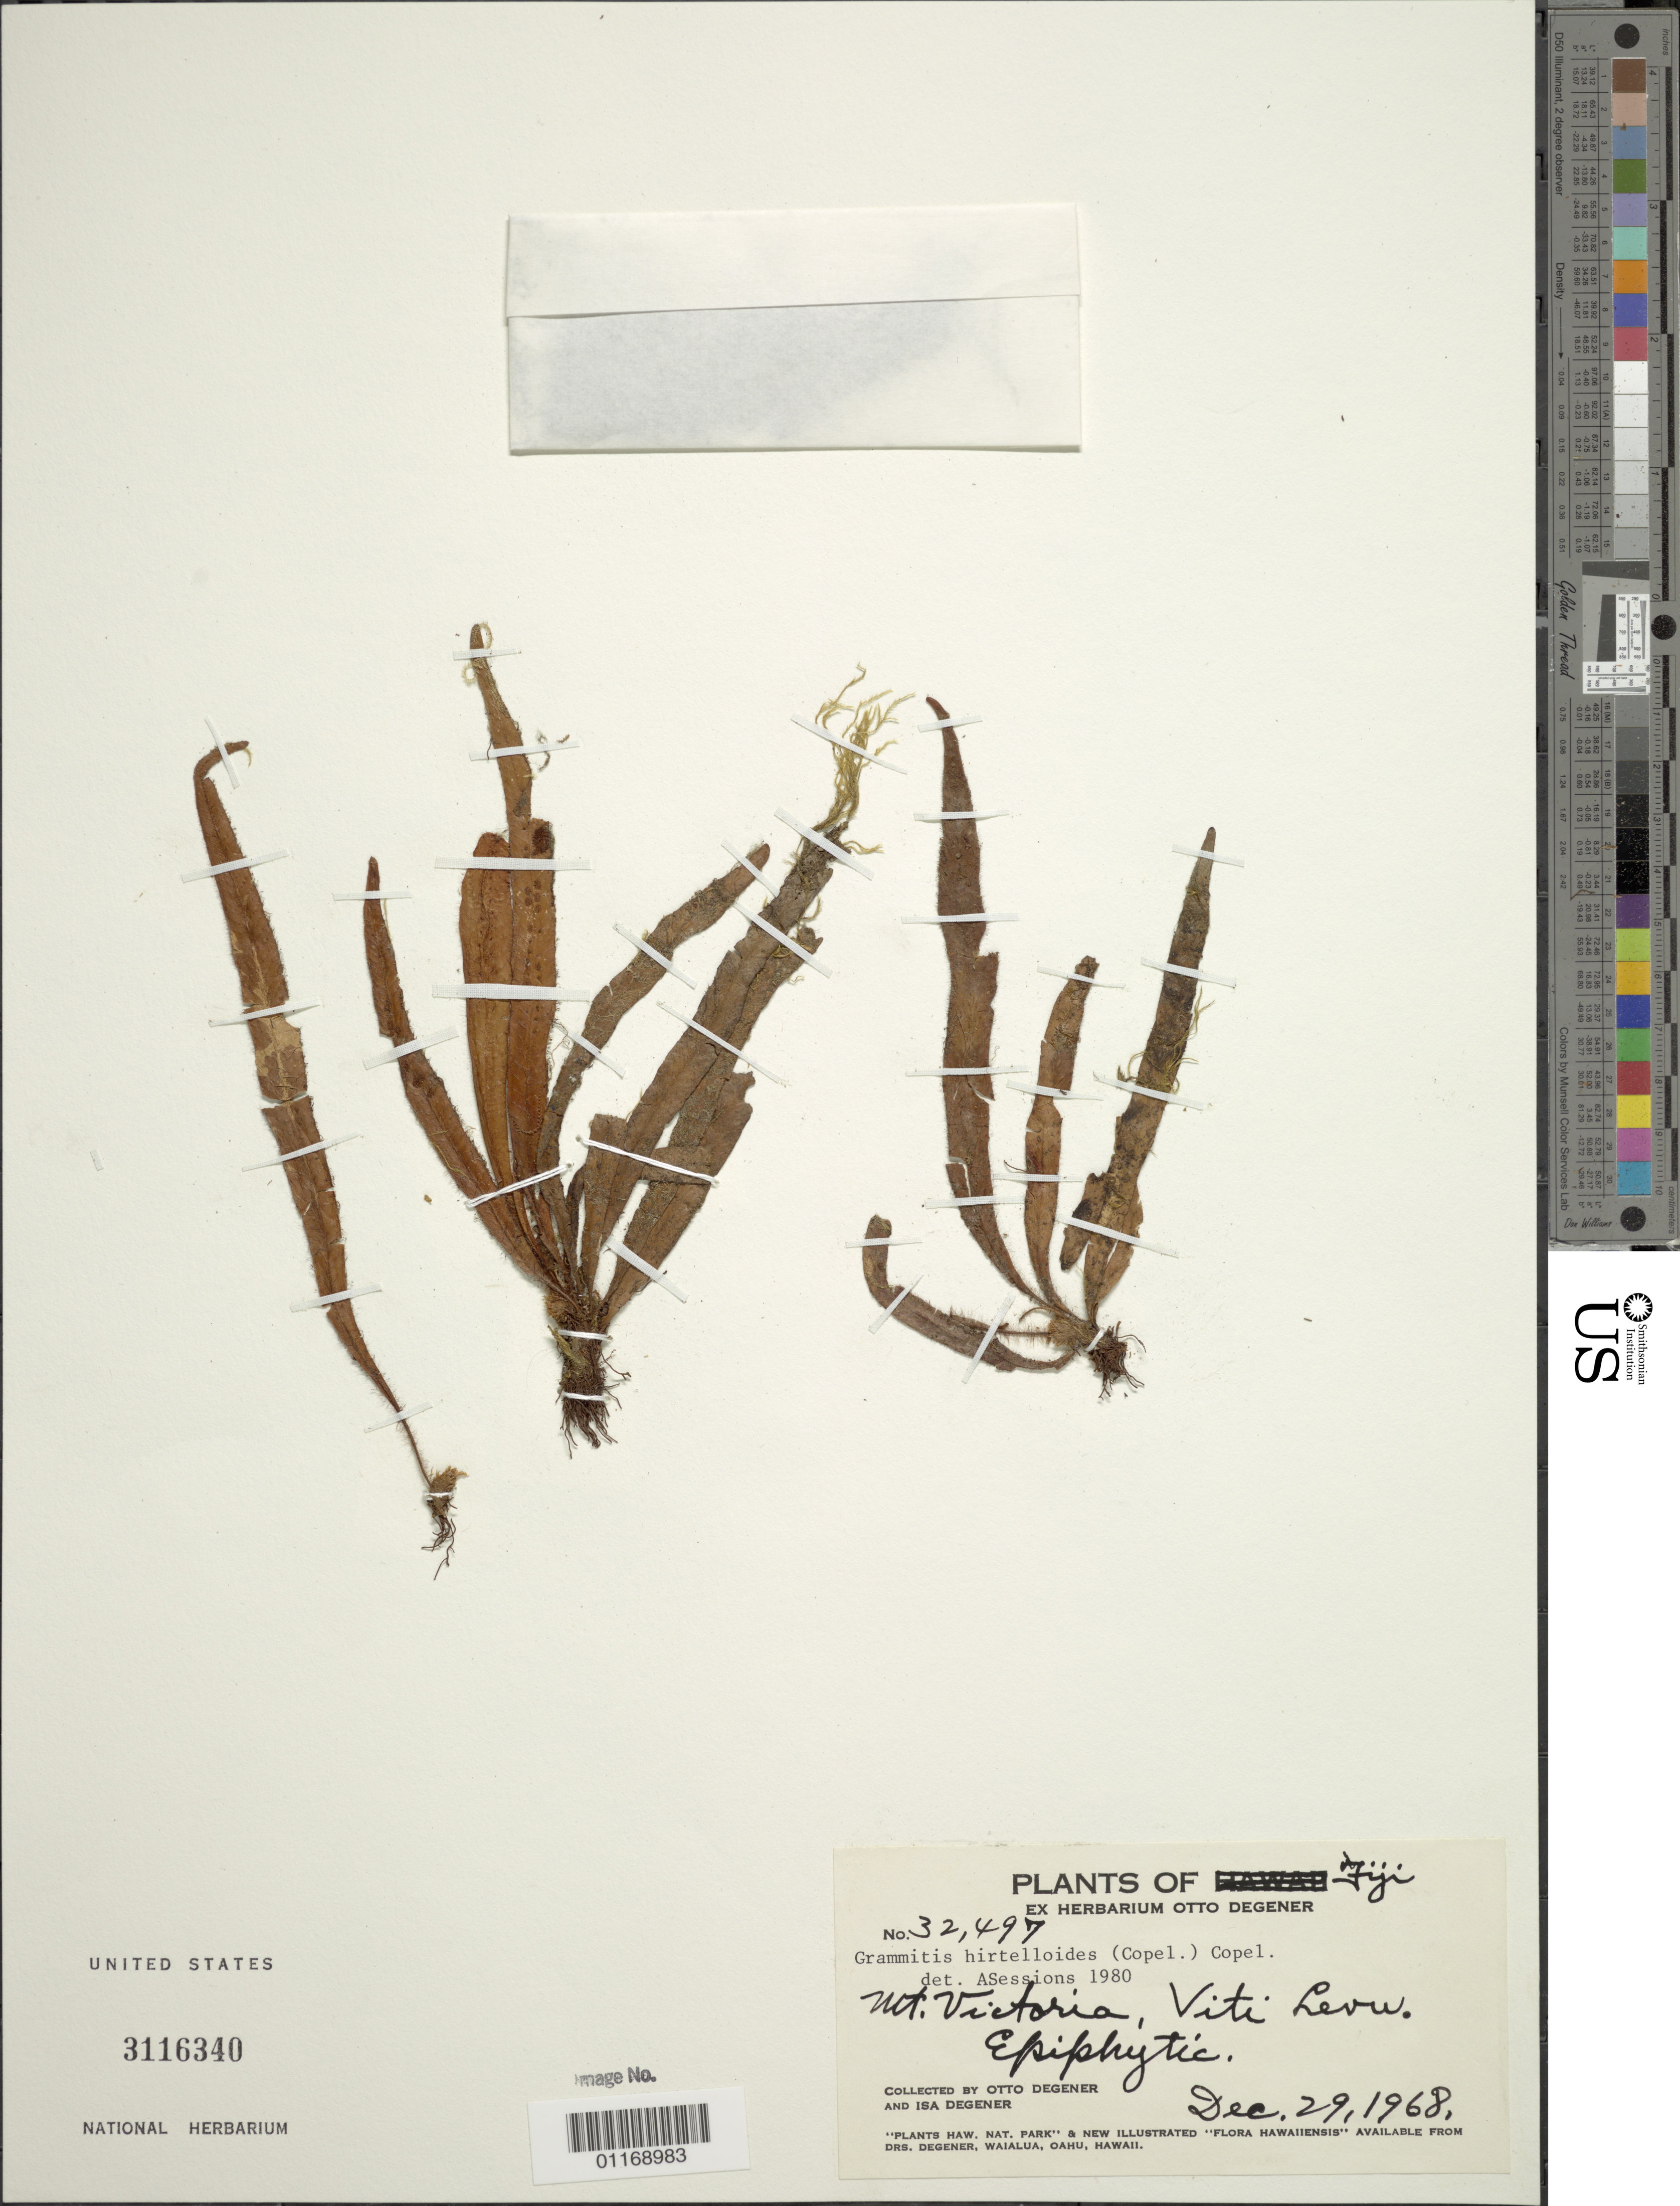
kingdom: Plantae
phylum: Tracheophyta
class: Polypodiopsida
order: Polypodiales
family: Polypodiaceae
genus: Radiogrammitis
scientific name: Radiogrammitis hirtelloides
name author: (Copel.) Copel.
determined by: Sessions, A.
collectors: O. Degener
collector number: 32497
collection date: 1968-12-29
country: Fiji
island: Viti Levu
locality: Mt. Victoria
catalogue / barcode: US 3116340